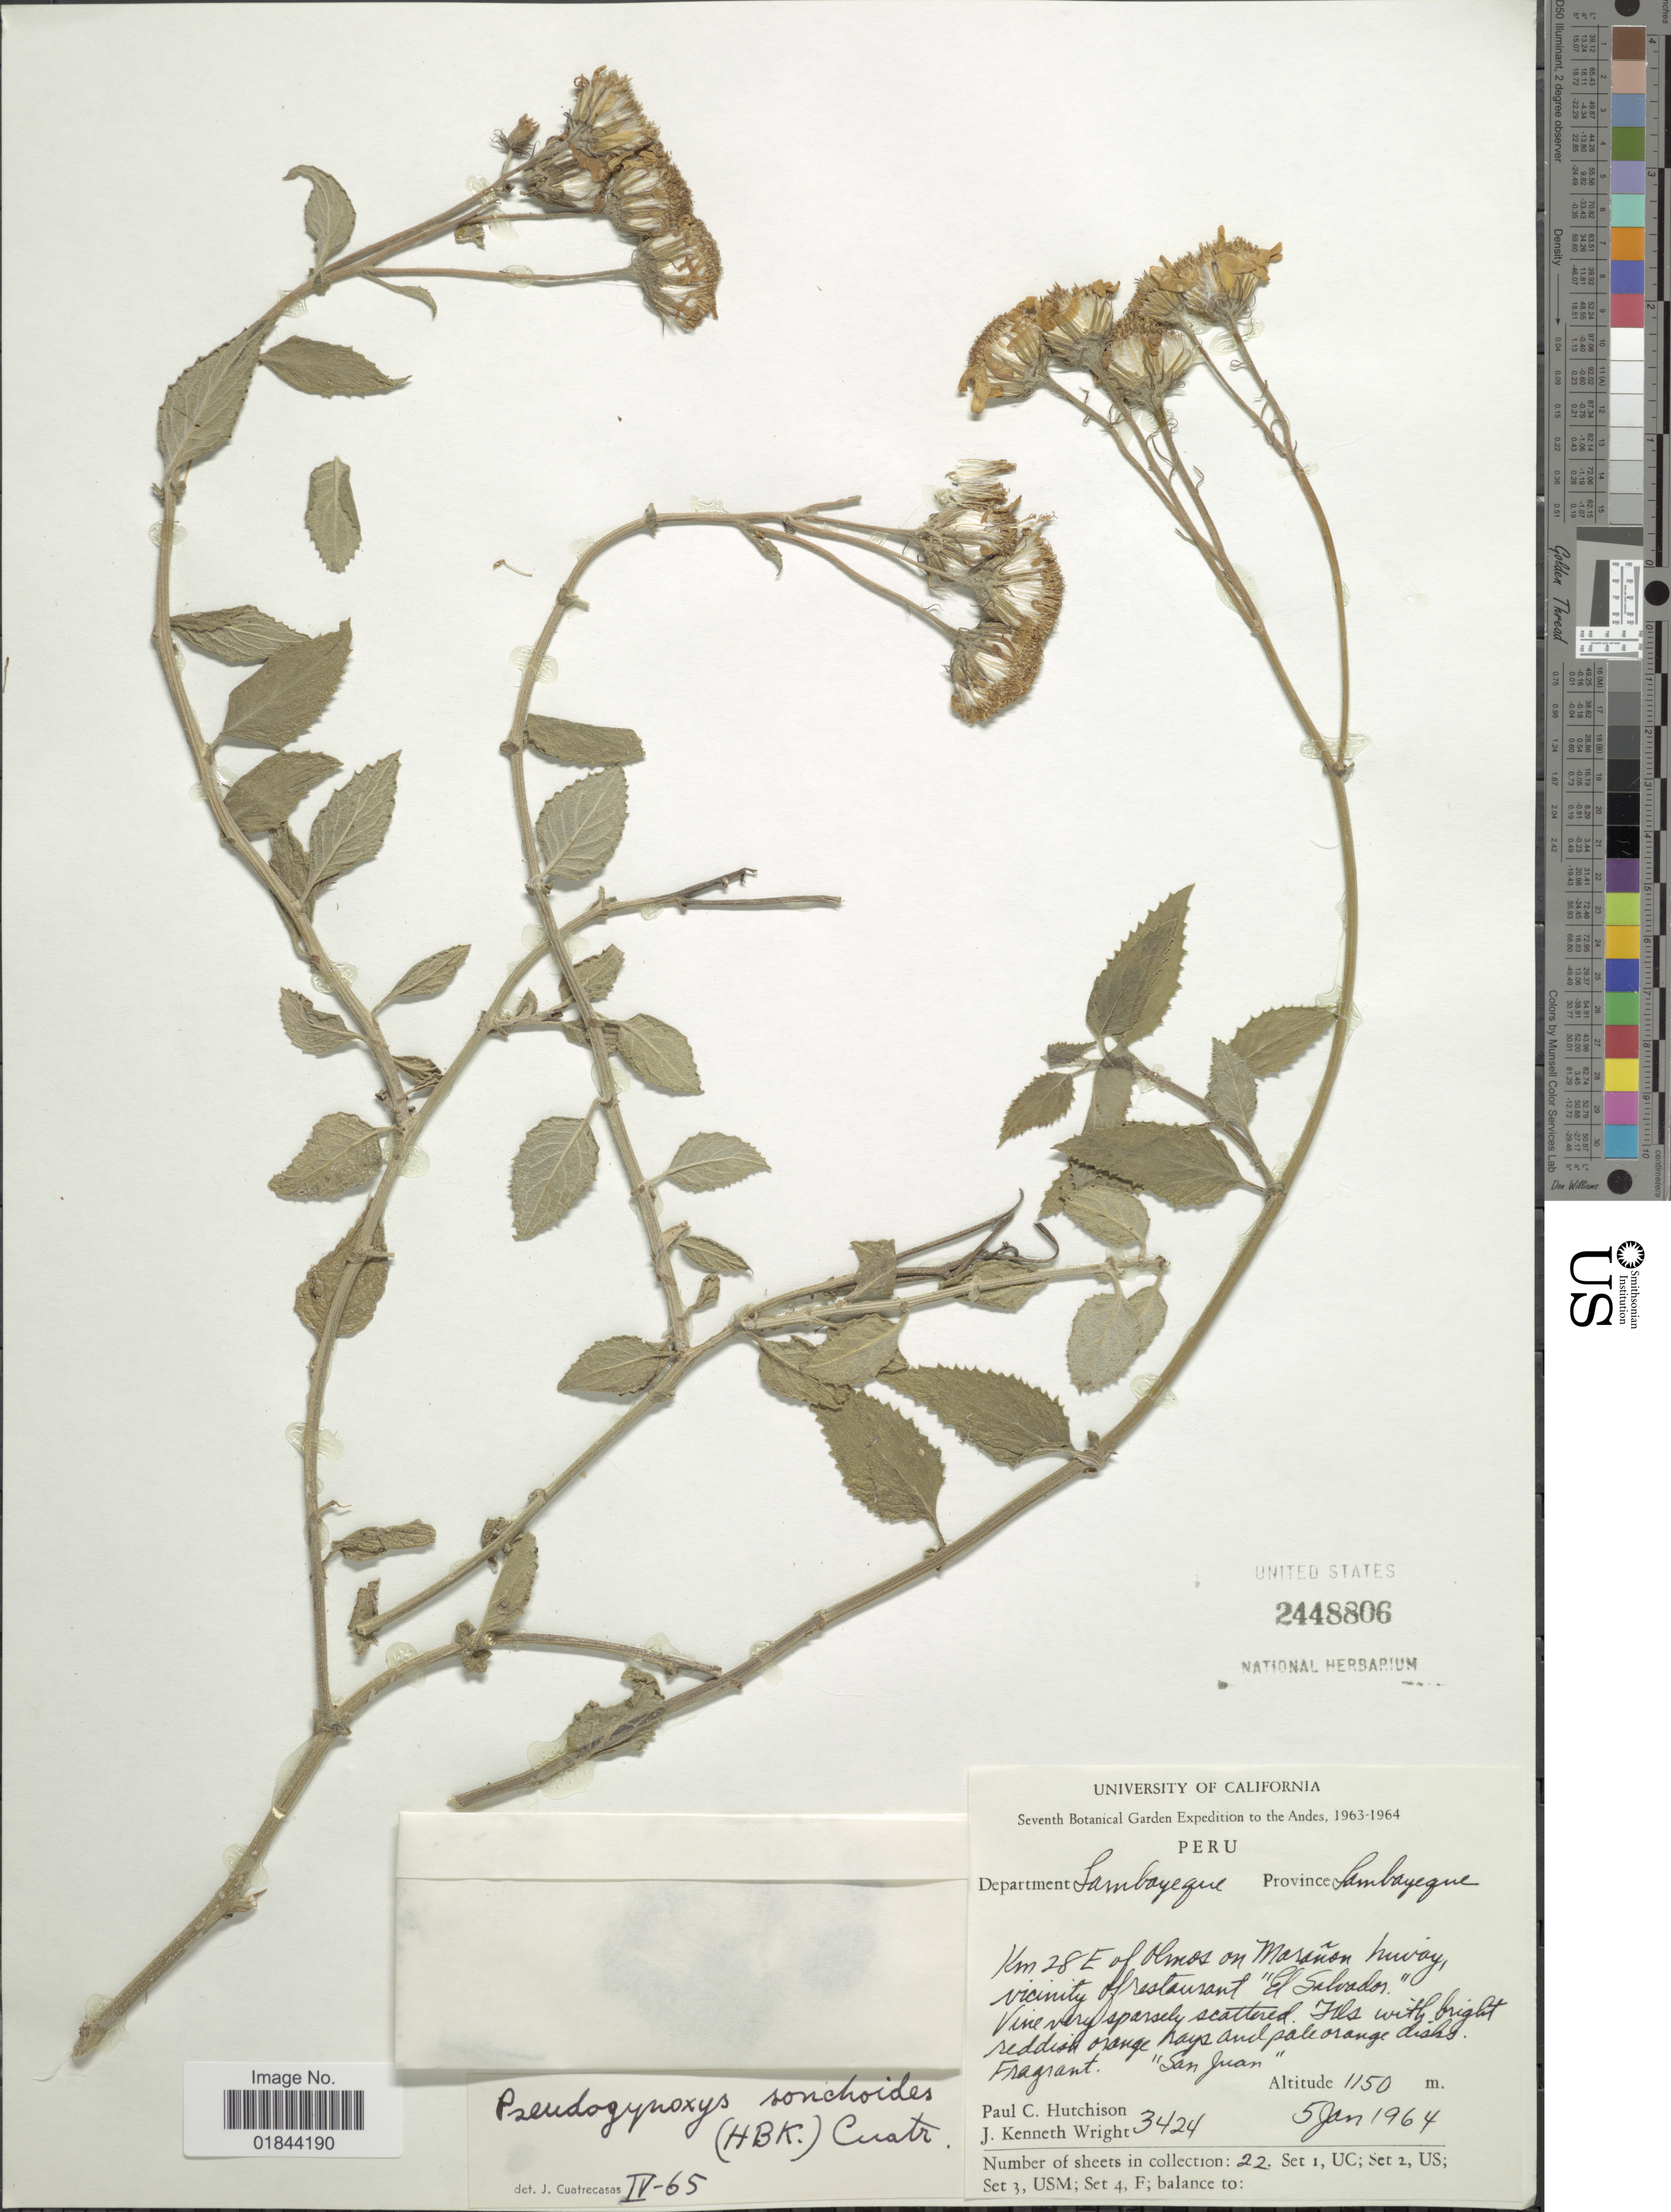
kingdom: Plantae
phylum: Tracheophyta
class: Magnoliopsida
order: Asterales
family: Asteraceae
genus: Paragynoxys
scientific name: Paragynoxys sochoides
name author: (Kunth) Cuatrec.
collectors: P. C. Hutchison & J. K. Wright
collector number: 3424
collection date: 1964-01-05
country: Peru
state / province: Lambayeque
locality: Province Lambayeque, km 28 E of Olmos on Maranon huway, vicinity of restaurant "El Salvador"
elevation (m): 1150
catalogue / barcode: US 2448806